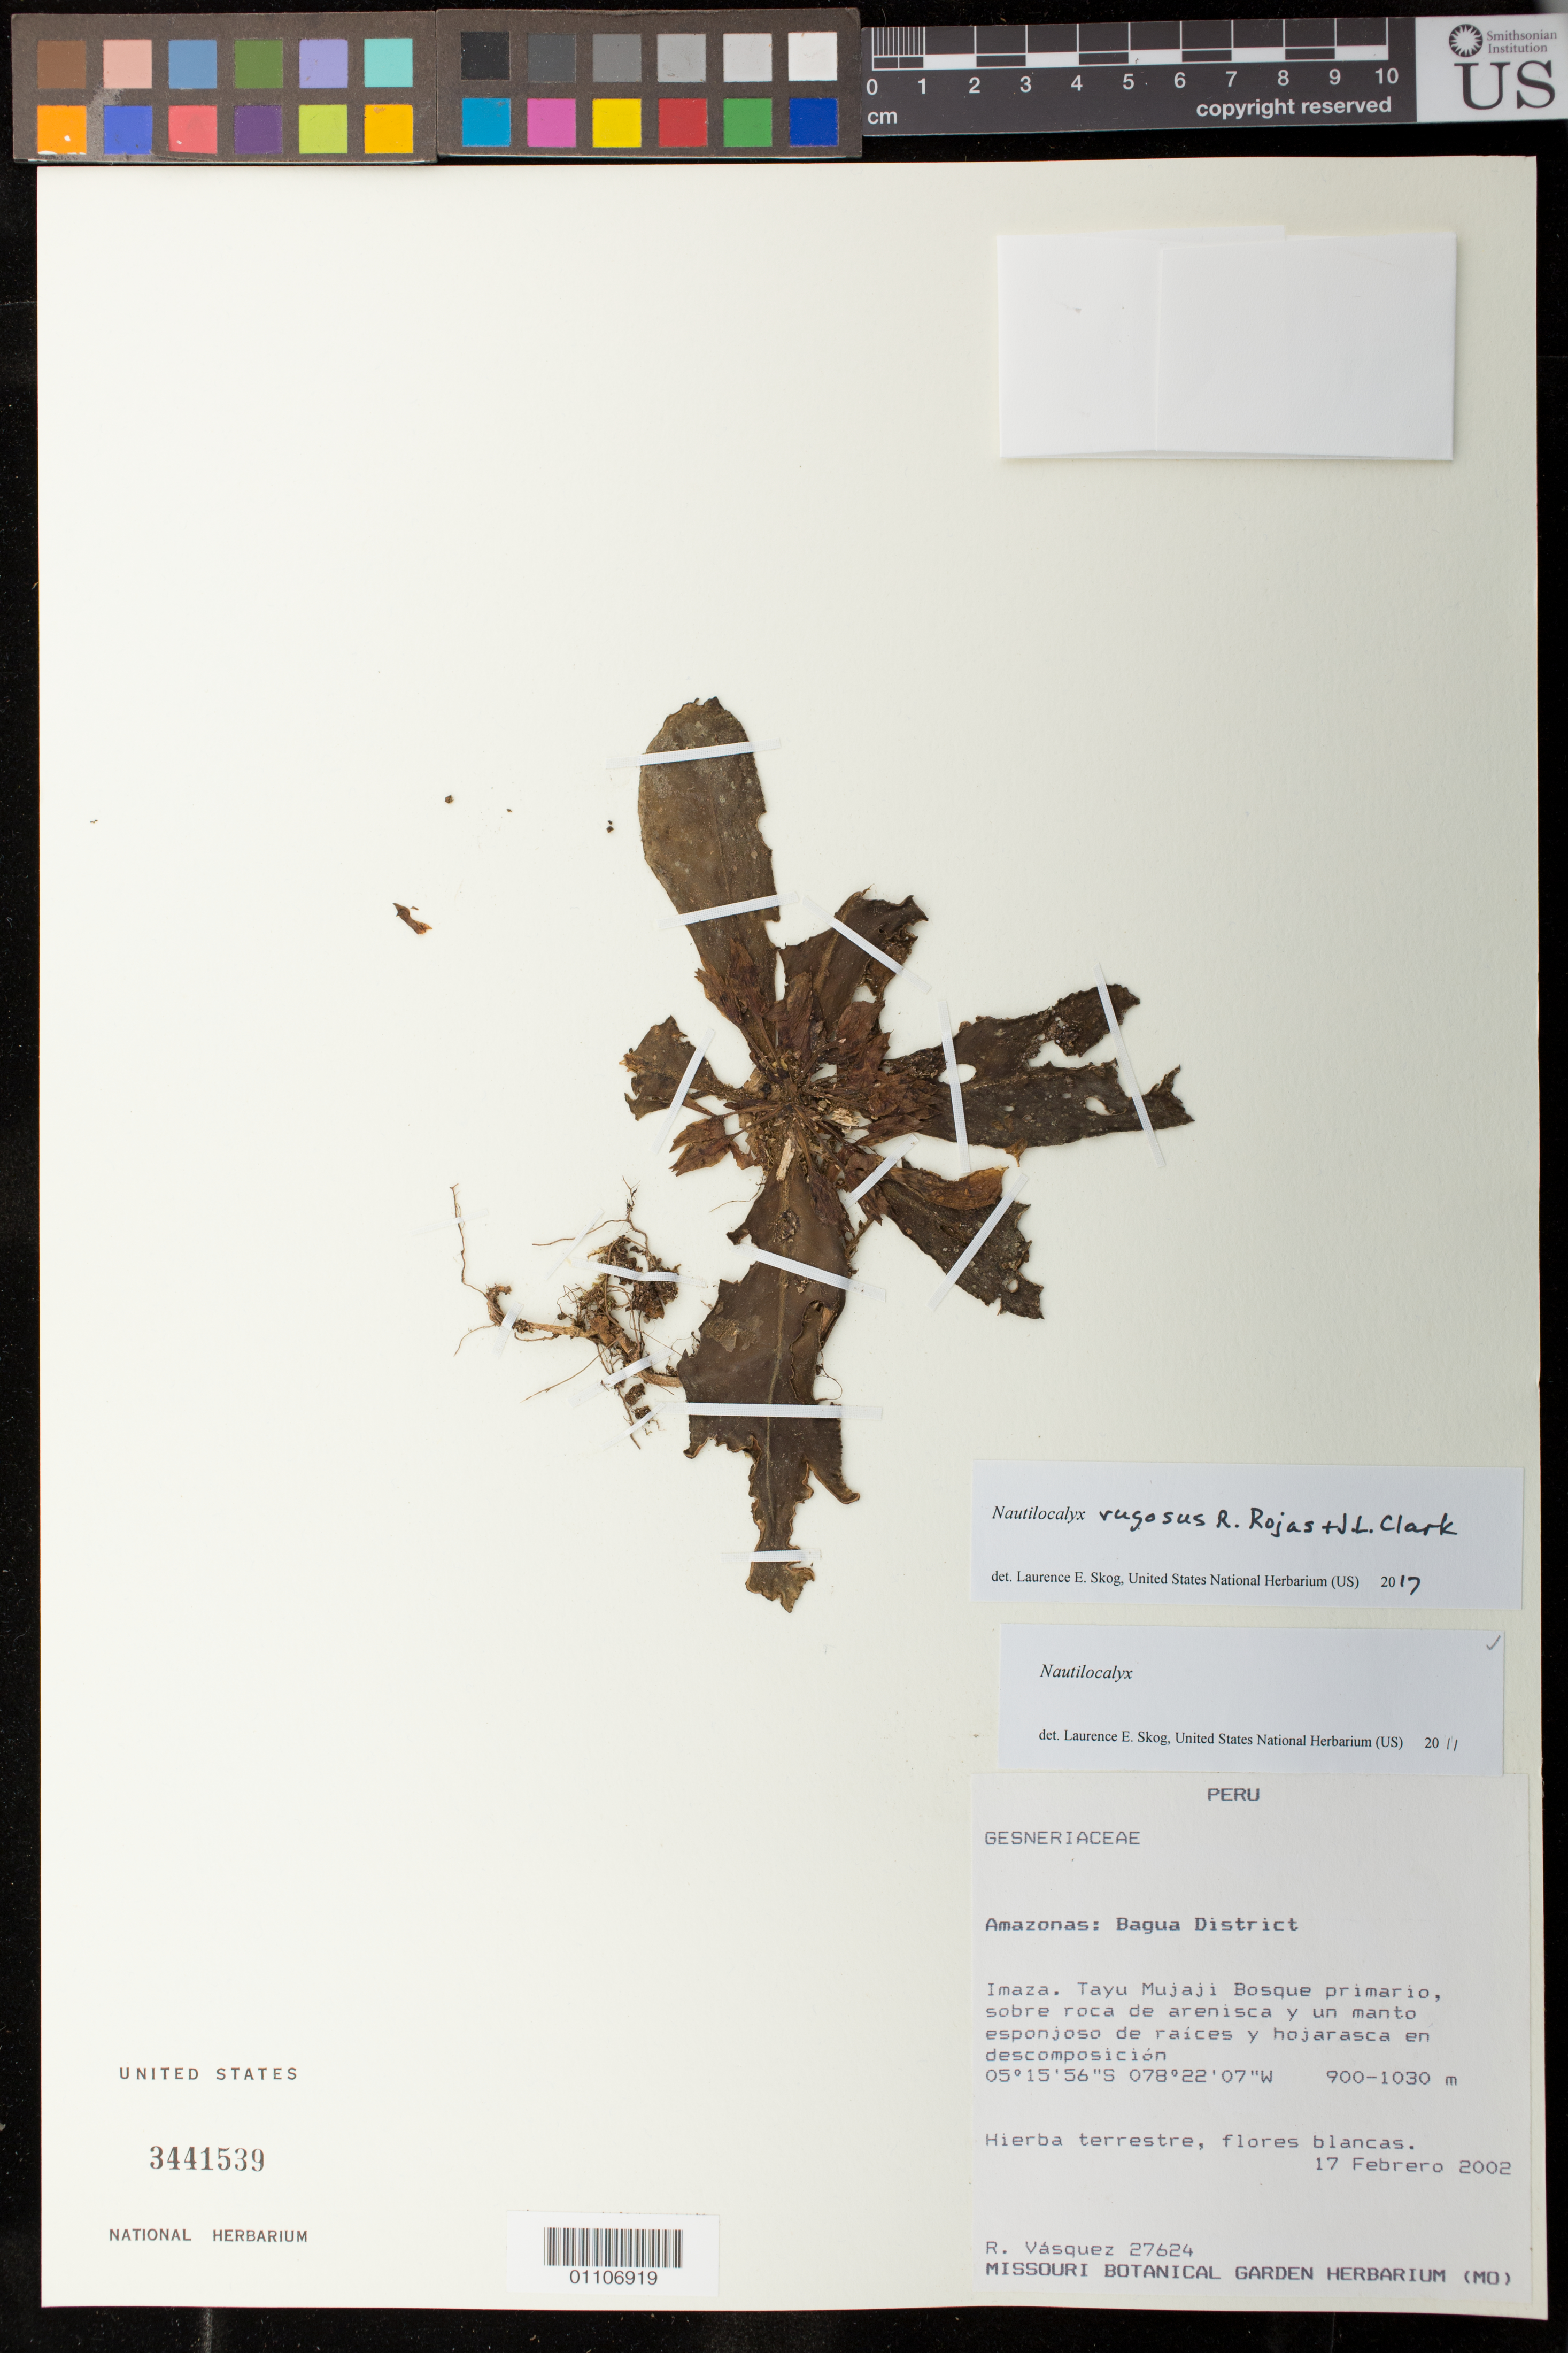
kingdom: Plantae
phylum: Tracheophyta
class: Magnoliopsida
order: Lamiales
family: Gesneriaceae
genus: Nautilocalyx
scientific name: Nautilocalyx rugosus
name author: R. Rojas & J.L. Clark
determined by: Skog, Laurence E.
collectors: R. Vásquez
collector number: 27624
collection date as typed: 17 Feb 2002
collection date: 2002-02-17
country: Peru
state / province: Amazonas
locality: Imaza. Tayu Mujaji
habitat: Bosque primario, sobre roca de arenisca y un manto esponjoso de raices y hojarasca en descomposicion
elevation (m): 900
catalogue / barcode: US 3441539